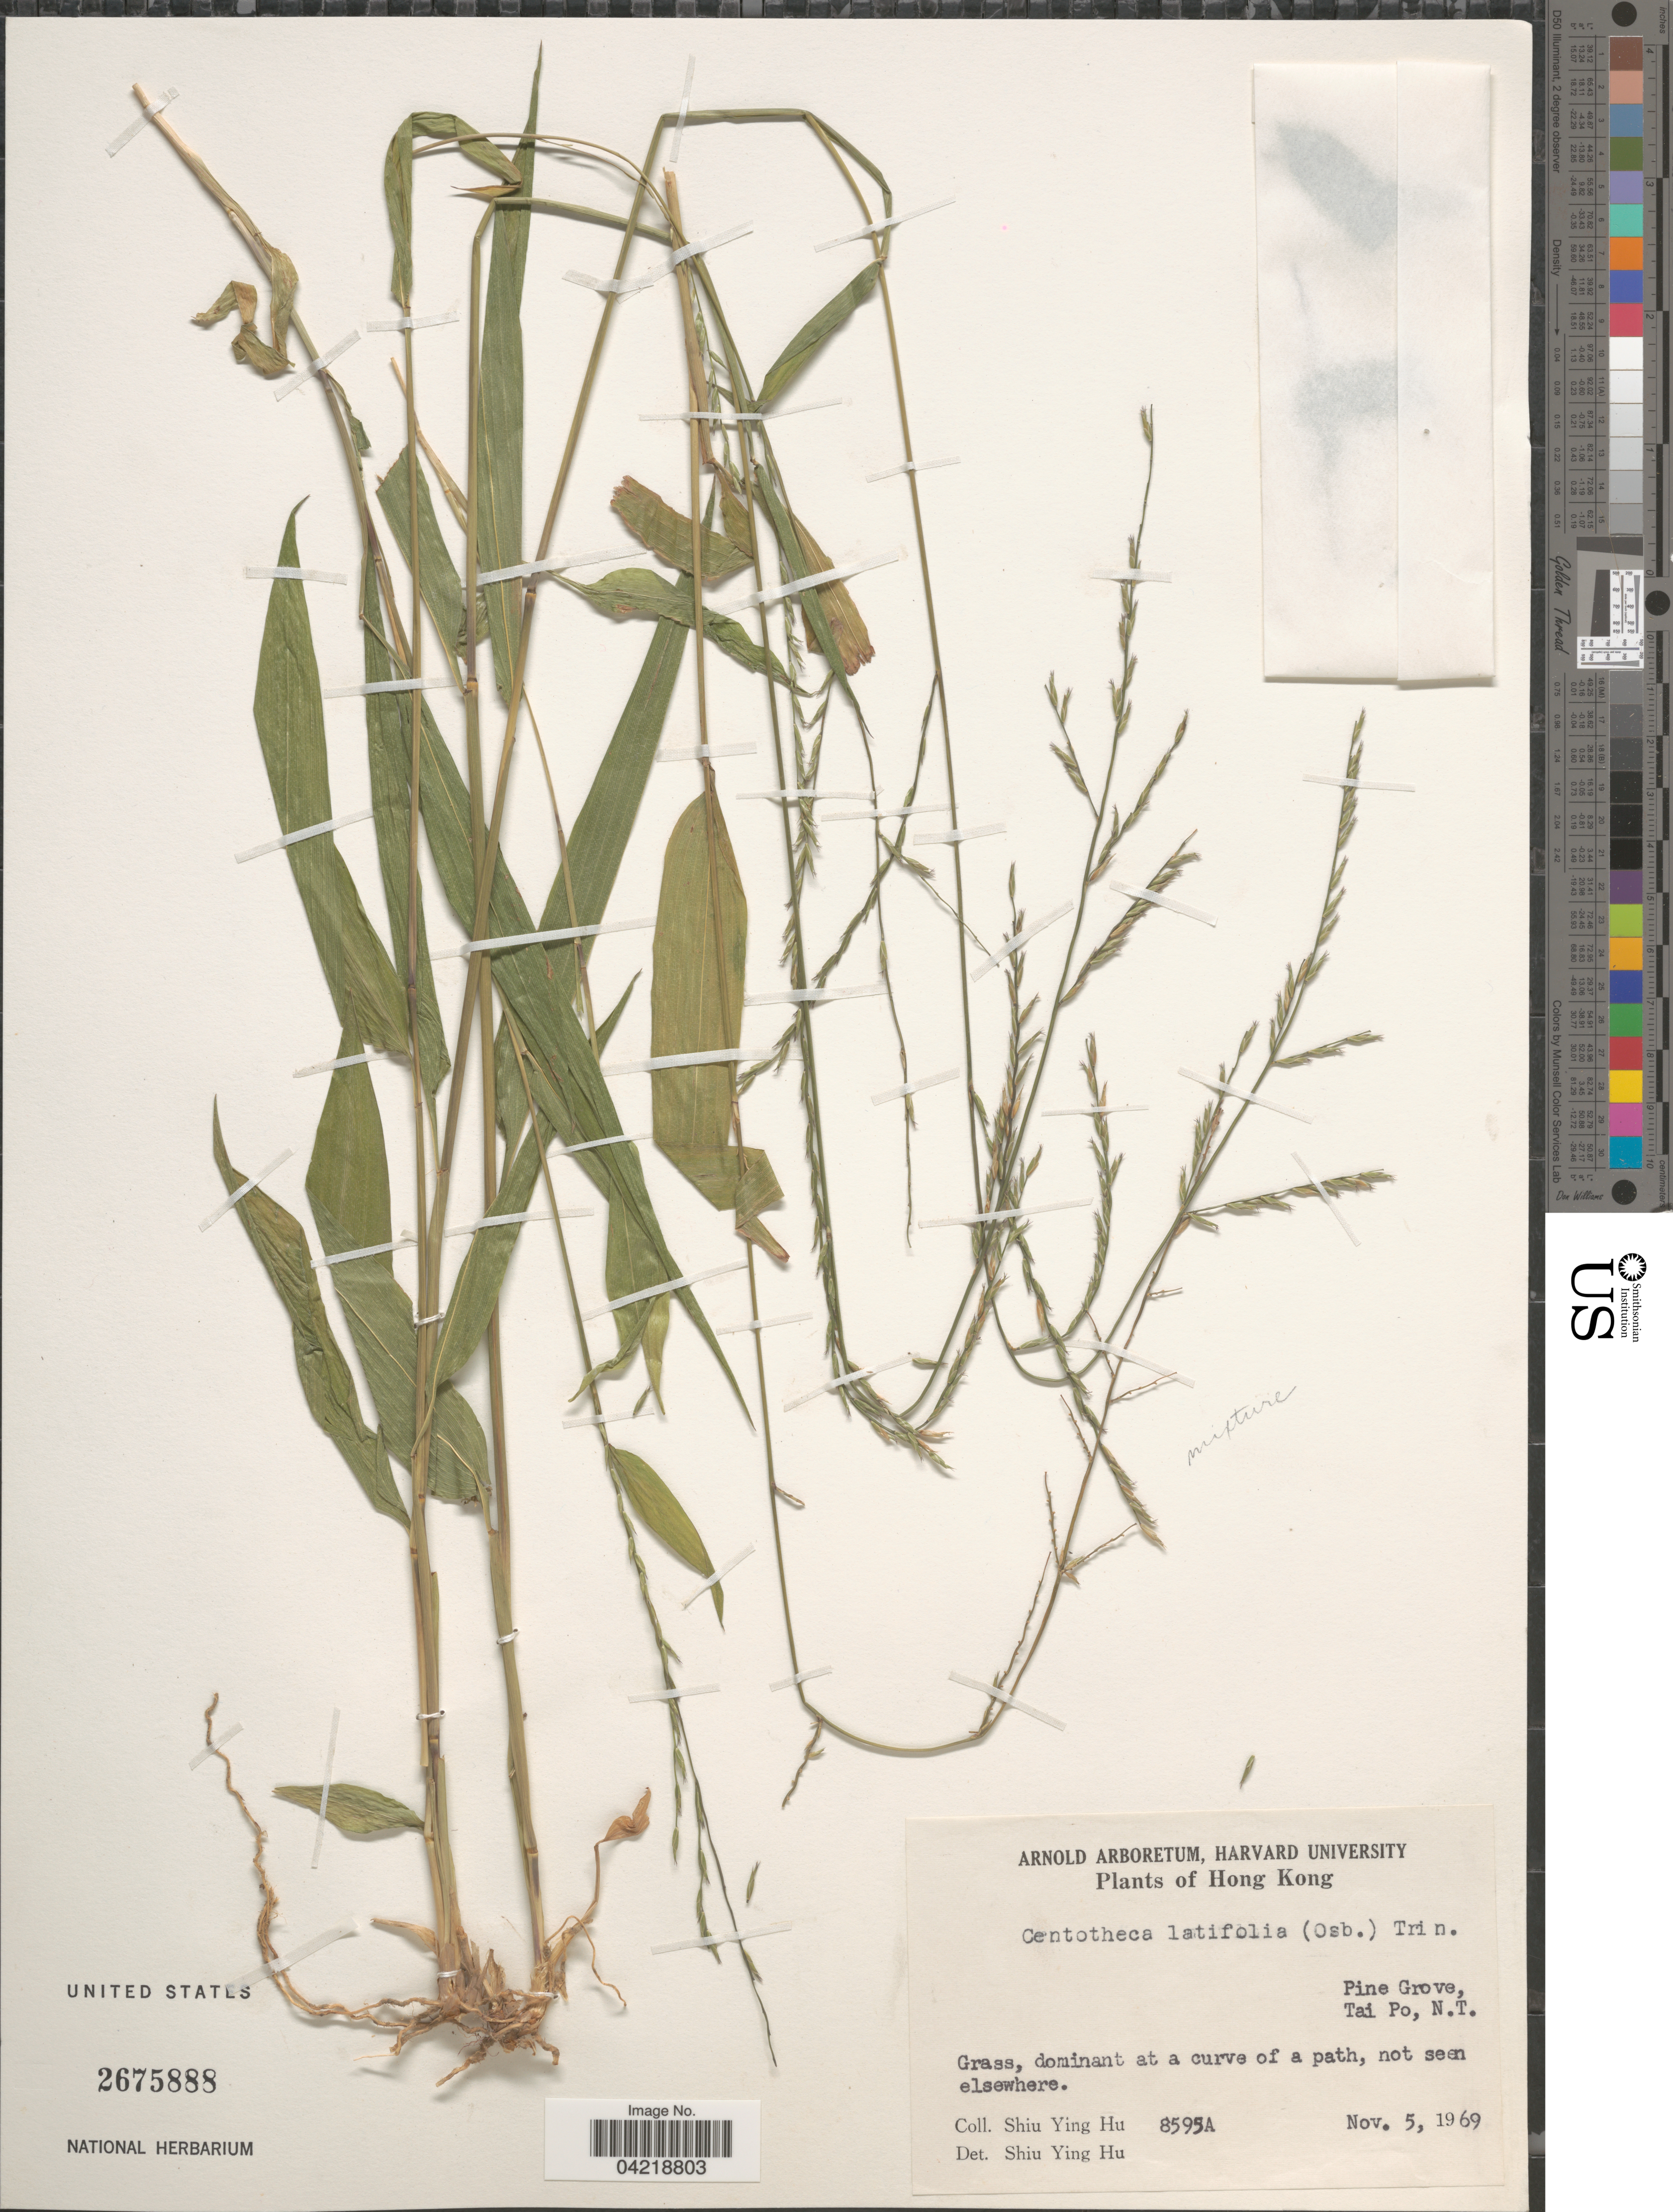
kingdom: Plantae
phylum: Tracheophyta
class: Liliopsida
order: Poales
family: Poaceae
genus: Centotheca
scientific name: Centotheca lappacea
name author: (L.) Desv.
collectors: S. Y. Hu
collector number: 8595A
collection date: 1969-11-05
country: China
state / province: Hong Kong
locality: Pine Grove, Tai Po, N. T.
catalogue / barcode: US 2675888